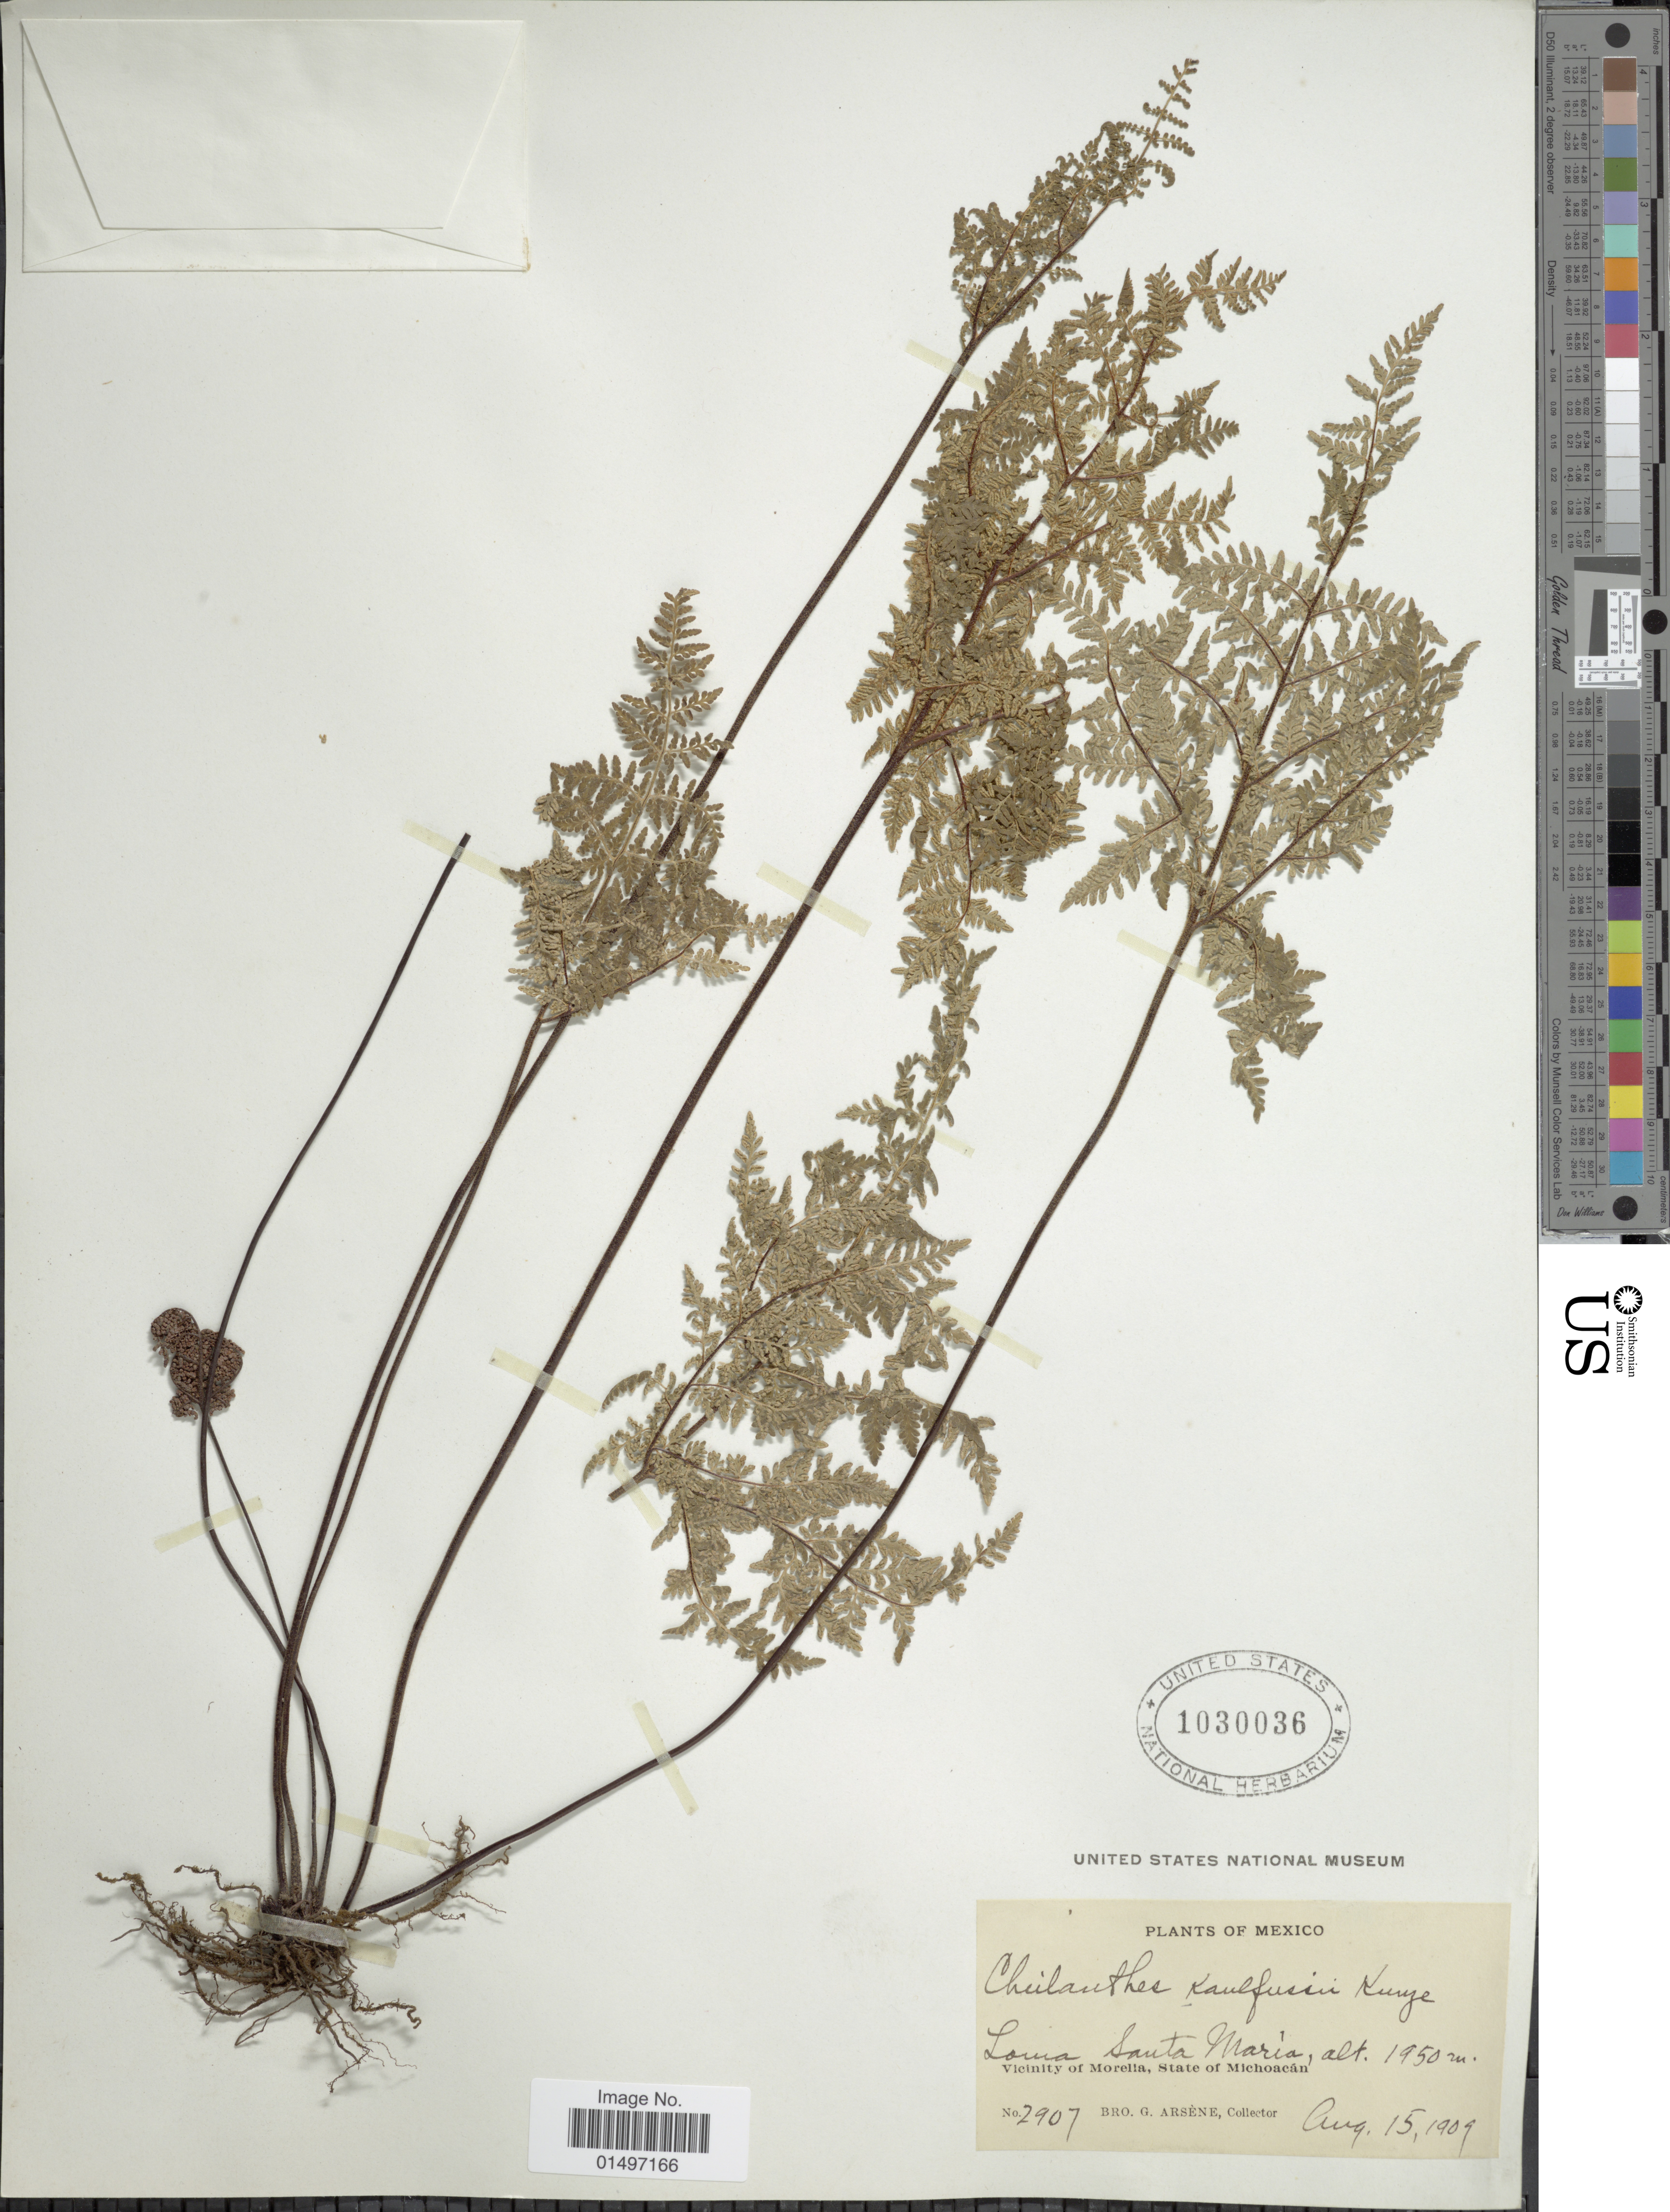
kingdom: Plantae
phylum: Tracheophyta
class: Polypodiopsida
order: Polypodiales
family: Pteridaceae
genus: Gaga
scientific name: Gaga kaulfussii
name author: (Kunze) Fay W. Li & Windham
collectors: Bro. G. Arsène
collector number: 2907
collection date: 1909-08-15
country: Mexico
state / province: Michoacán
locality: Mexico, Loma Santa Maria, Vicinity of Morelia.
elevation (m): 1950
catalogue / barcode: US 1030036